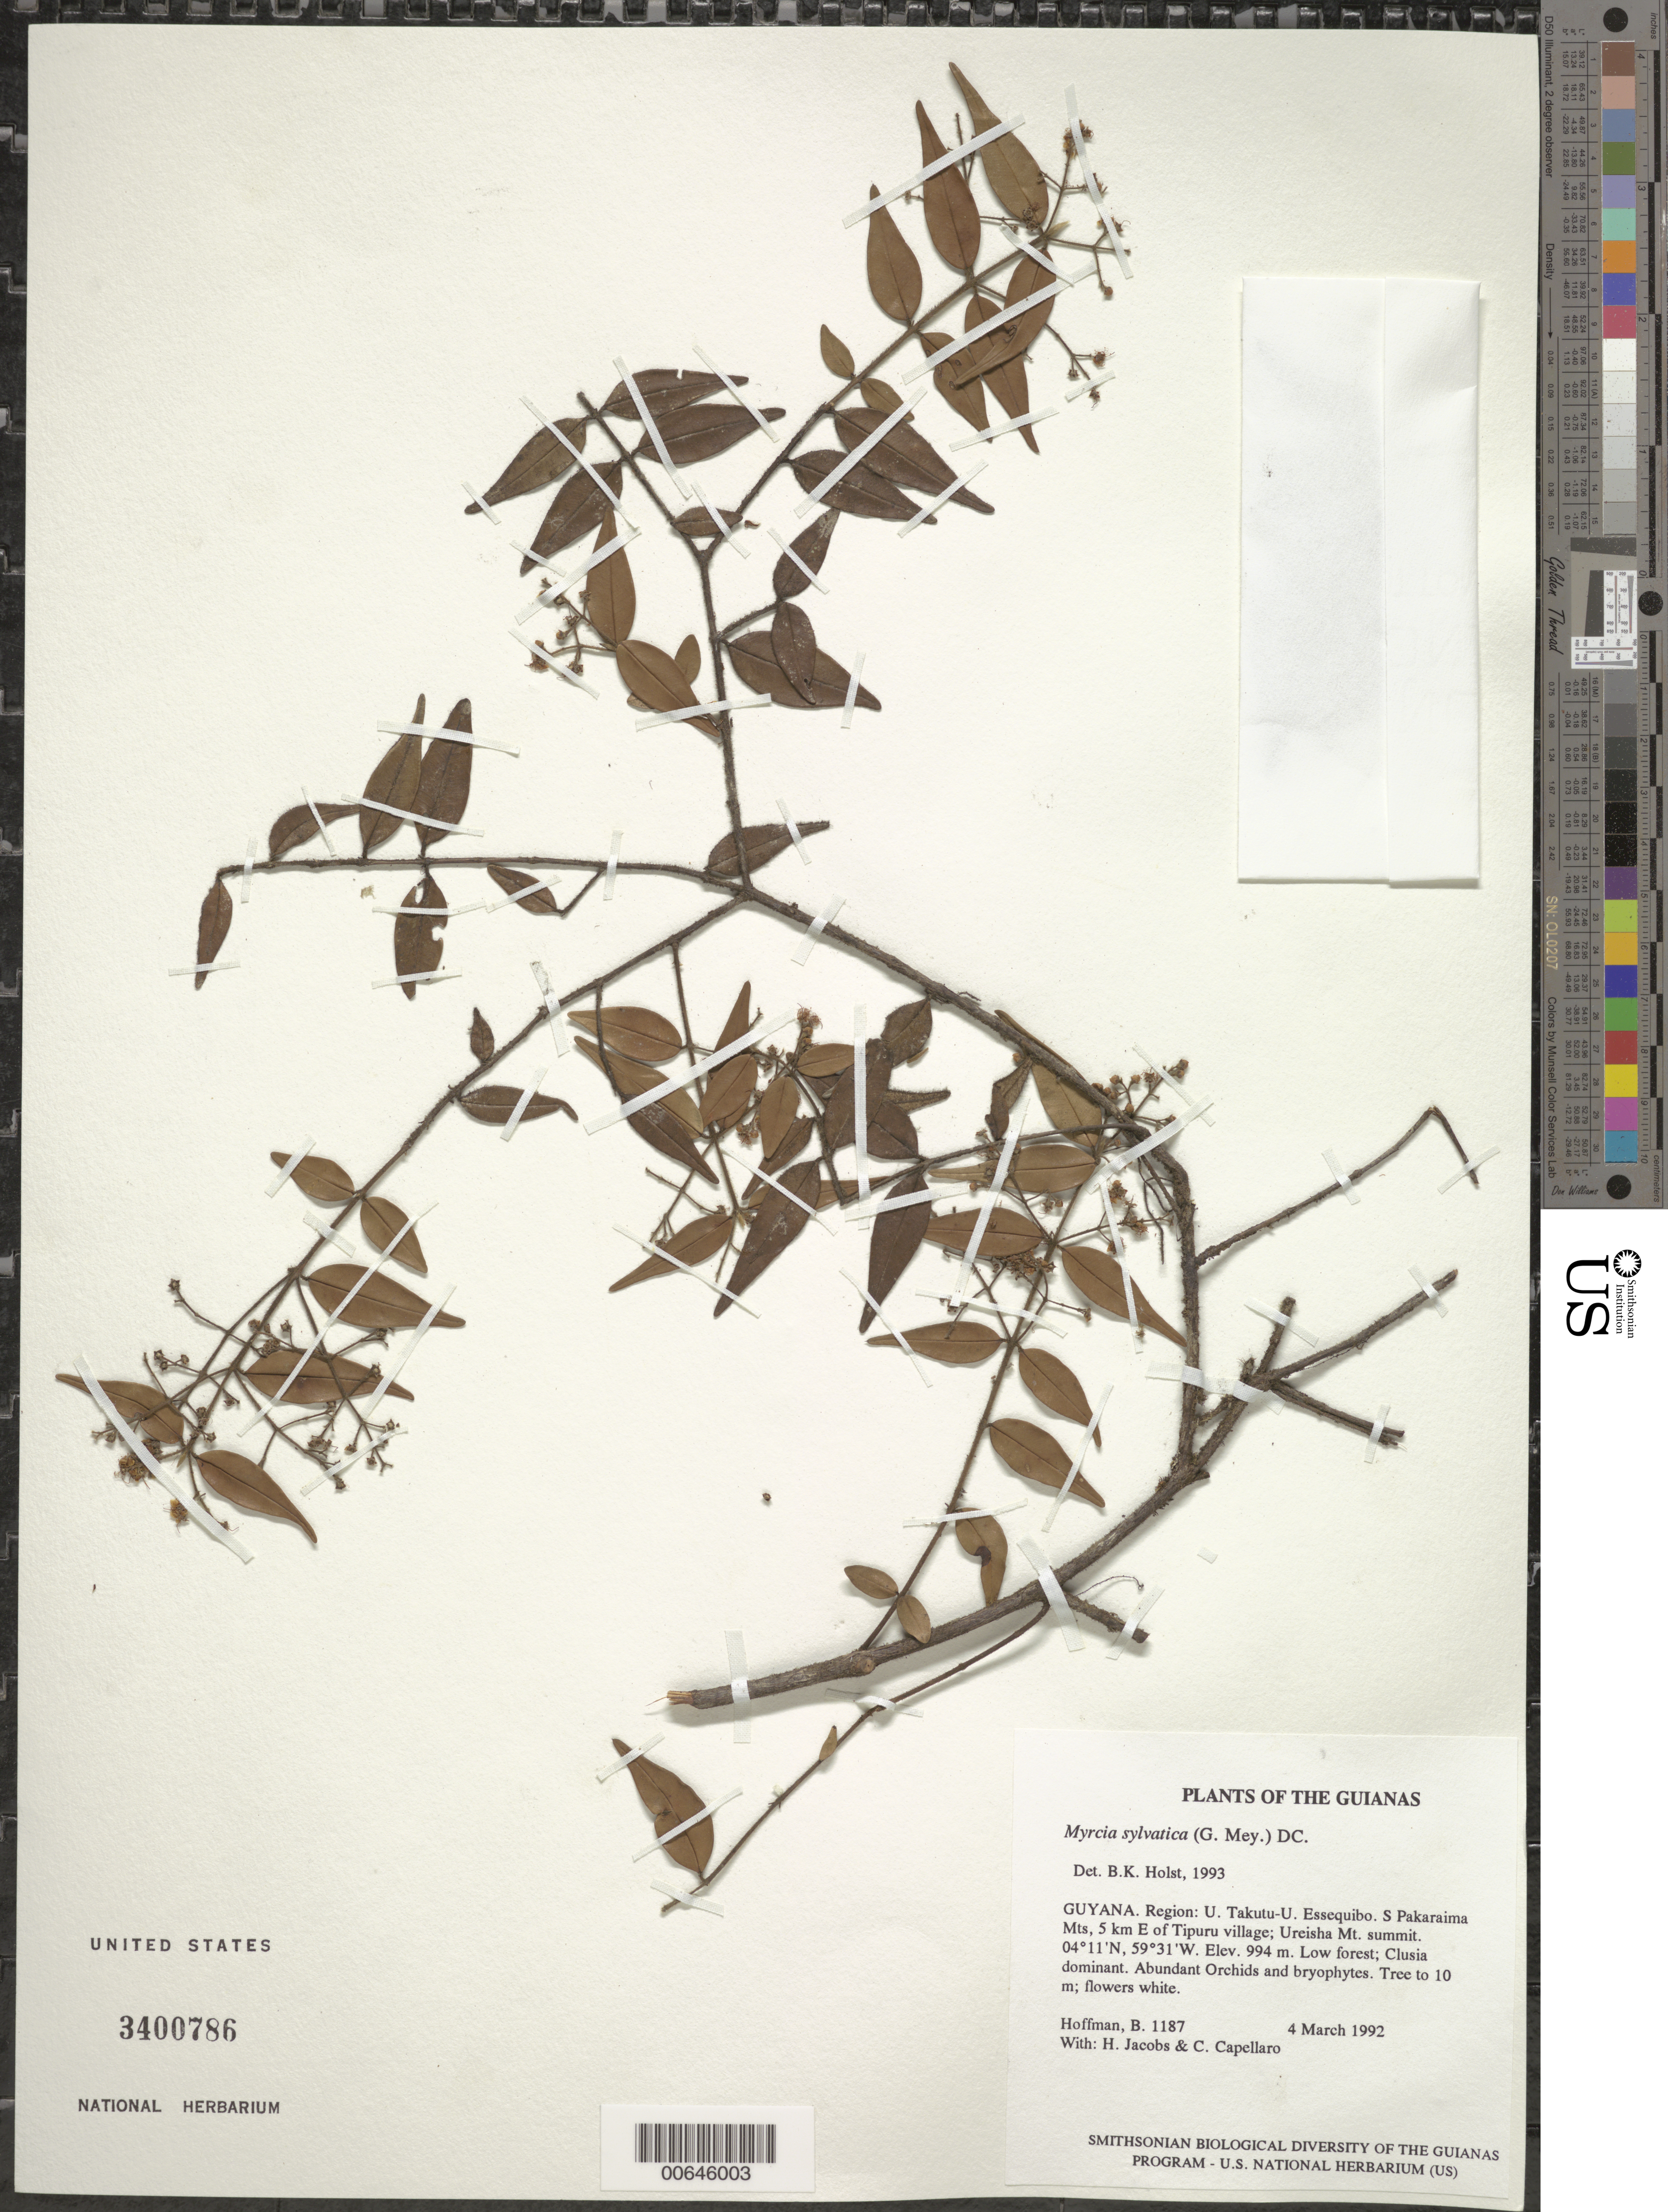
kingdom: Plantae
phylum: Tracheophyta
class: Magnoliopsida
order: Myrtales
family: Myrtaceae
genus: Myrcia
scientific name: Myrcia sylvatica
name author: (G. Mey.) DC.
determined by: Holst, Bruce K.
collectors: B. Hoffman, H. Jacobs & C. Capellaro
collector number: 1187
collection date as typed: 4 March 1992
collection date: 1992-03-04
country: Guyana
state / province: U. Takutu-U. Essequibo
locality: S Pakaraima Mts, 5 km E of Tipuru village; Ureisha Mt. summit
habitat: Low forest; Clusia dominant. Abundant Orchids and bryophytes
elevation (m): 994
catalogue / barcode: US 3400786